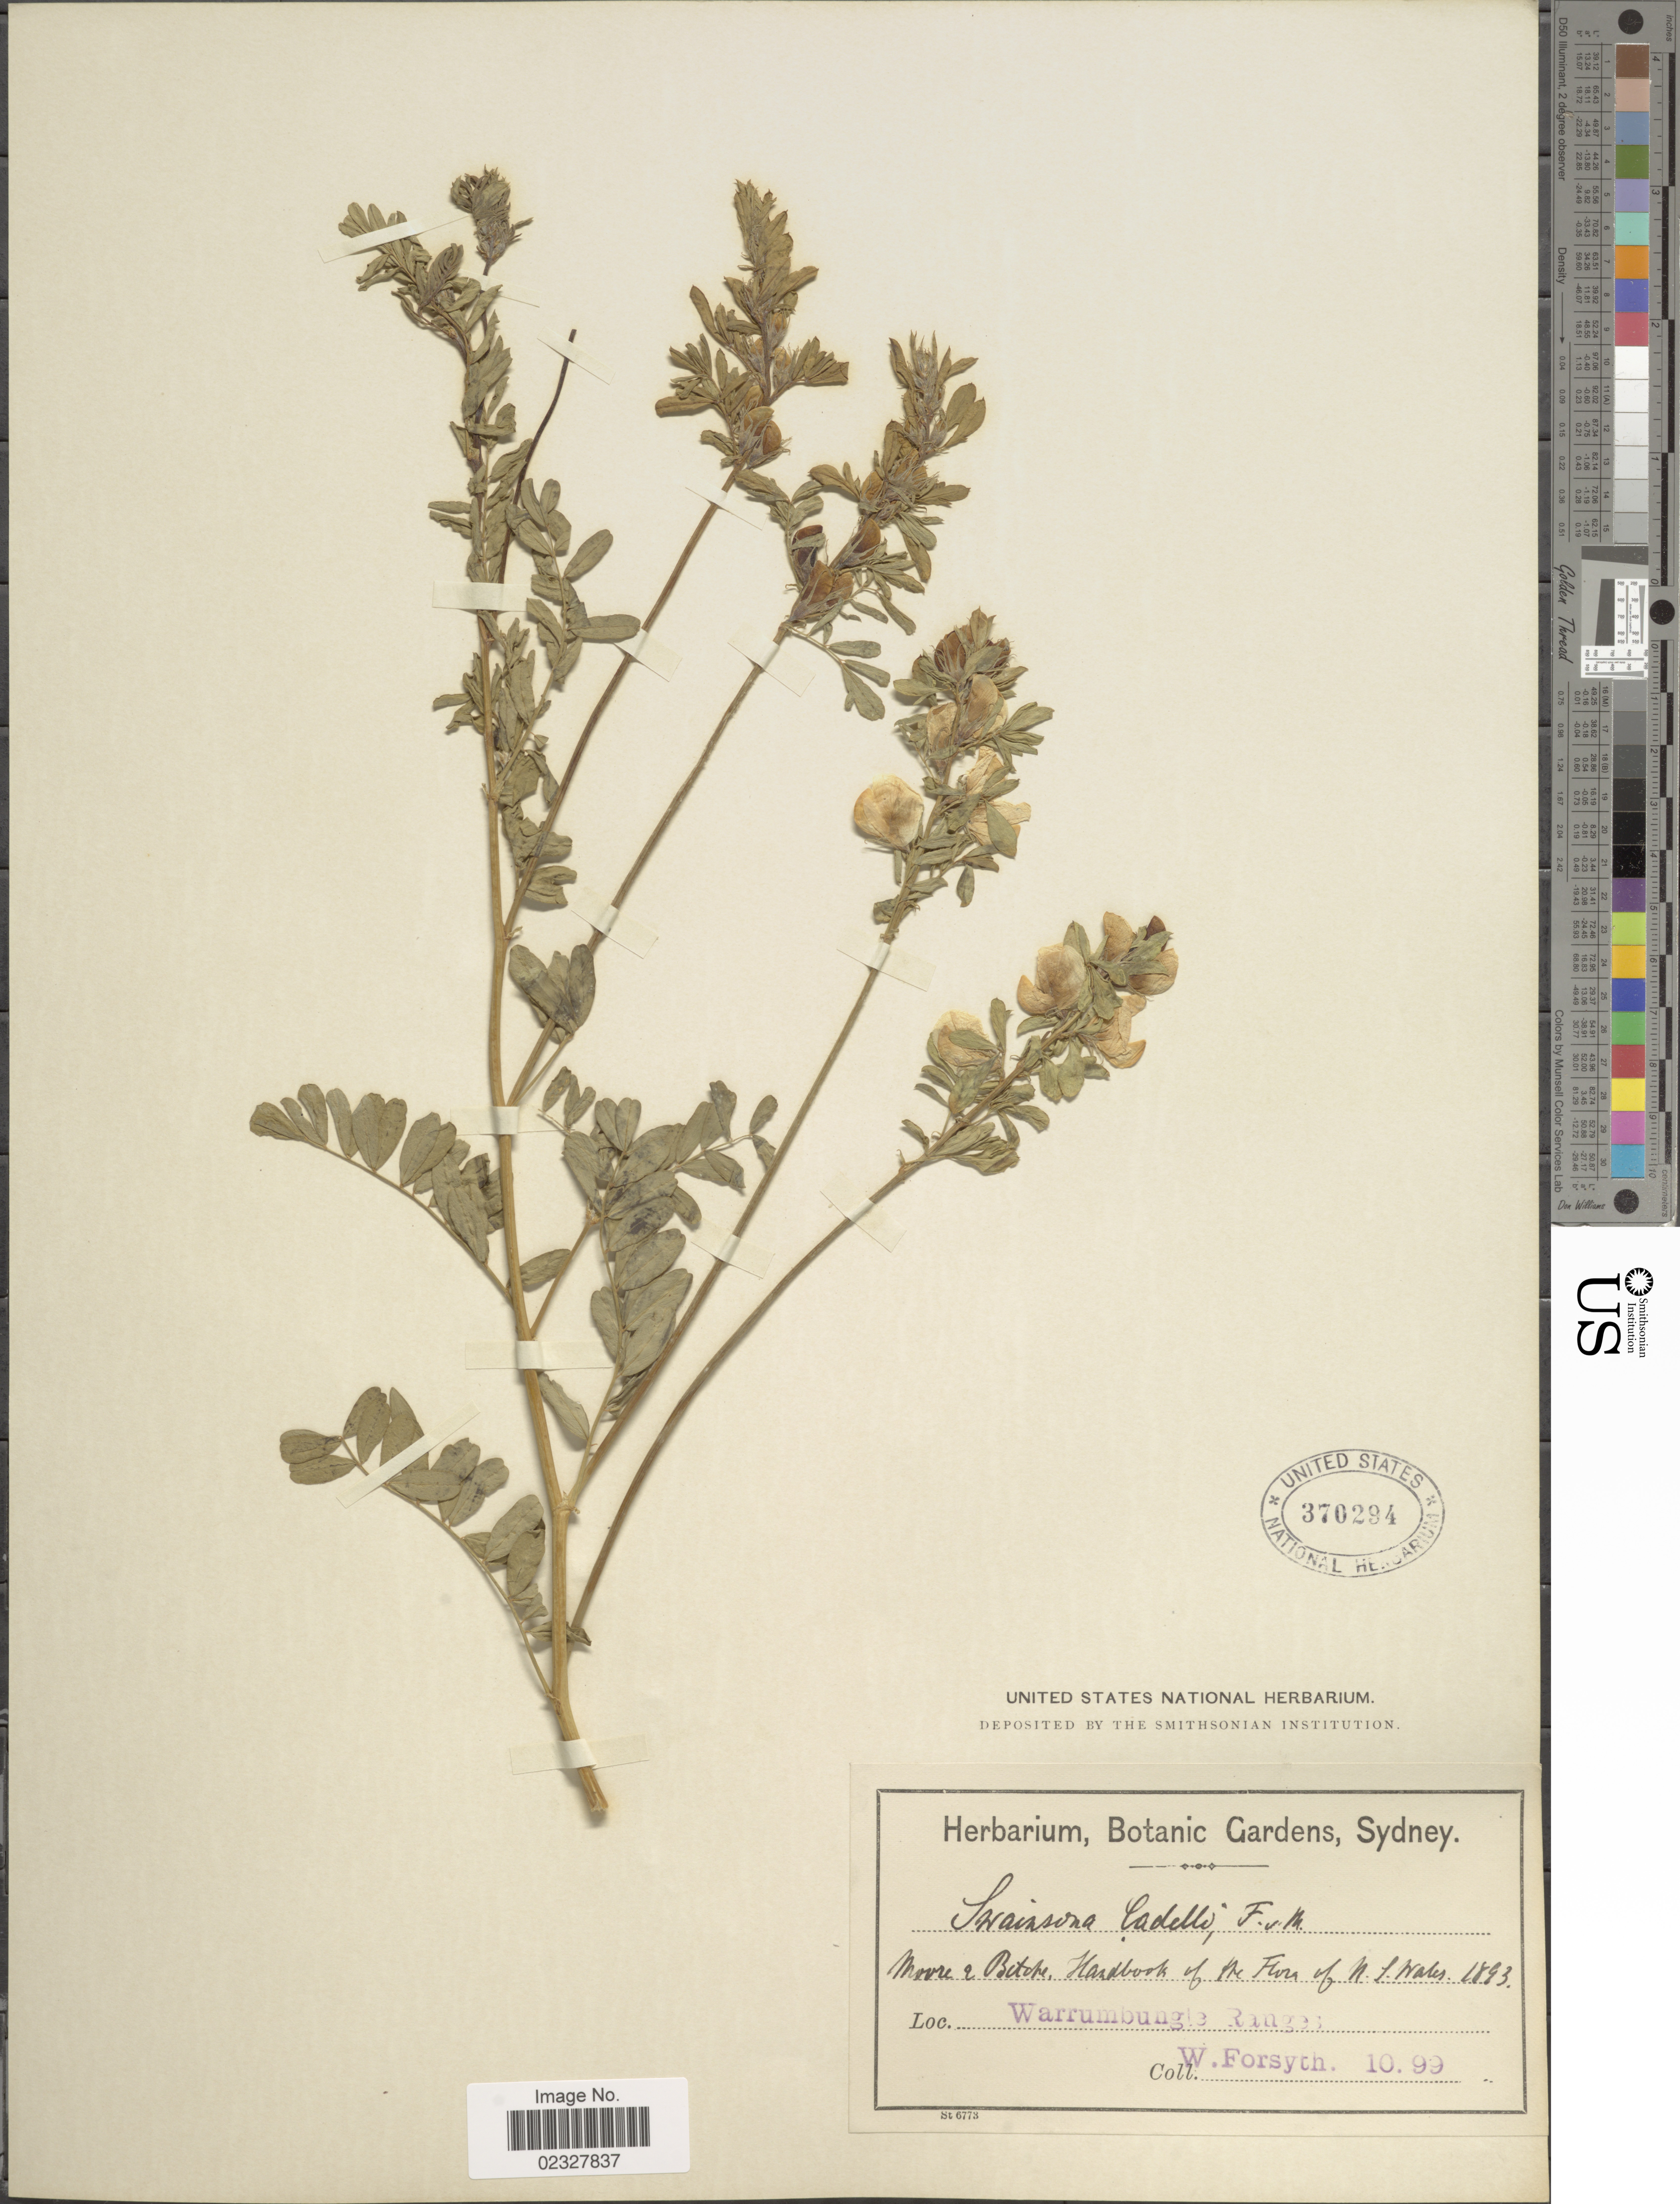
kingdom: Plantae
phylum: Tracheophyta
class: Magnoliopsida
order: Fabales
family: Fabaceae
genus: Swainsona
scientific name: Swainsona cadelli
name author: F. Muell.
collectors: W. Forsyth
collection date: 1899-10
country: Australia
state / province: New South Wales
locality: Warrumbungle ranges.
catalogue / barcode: US 370294